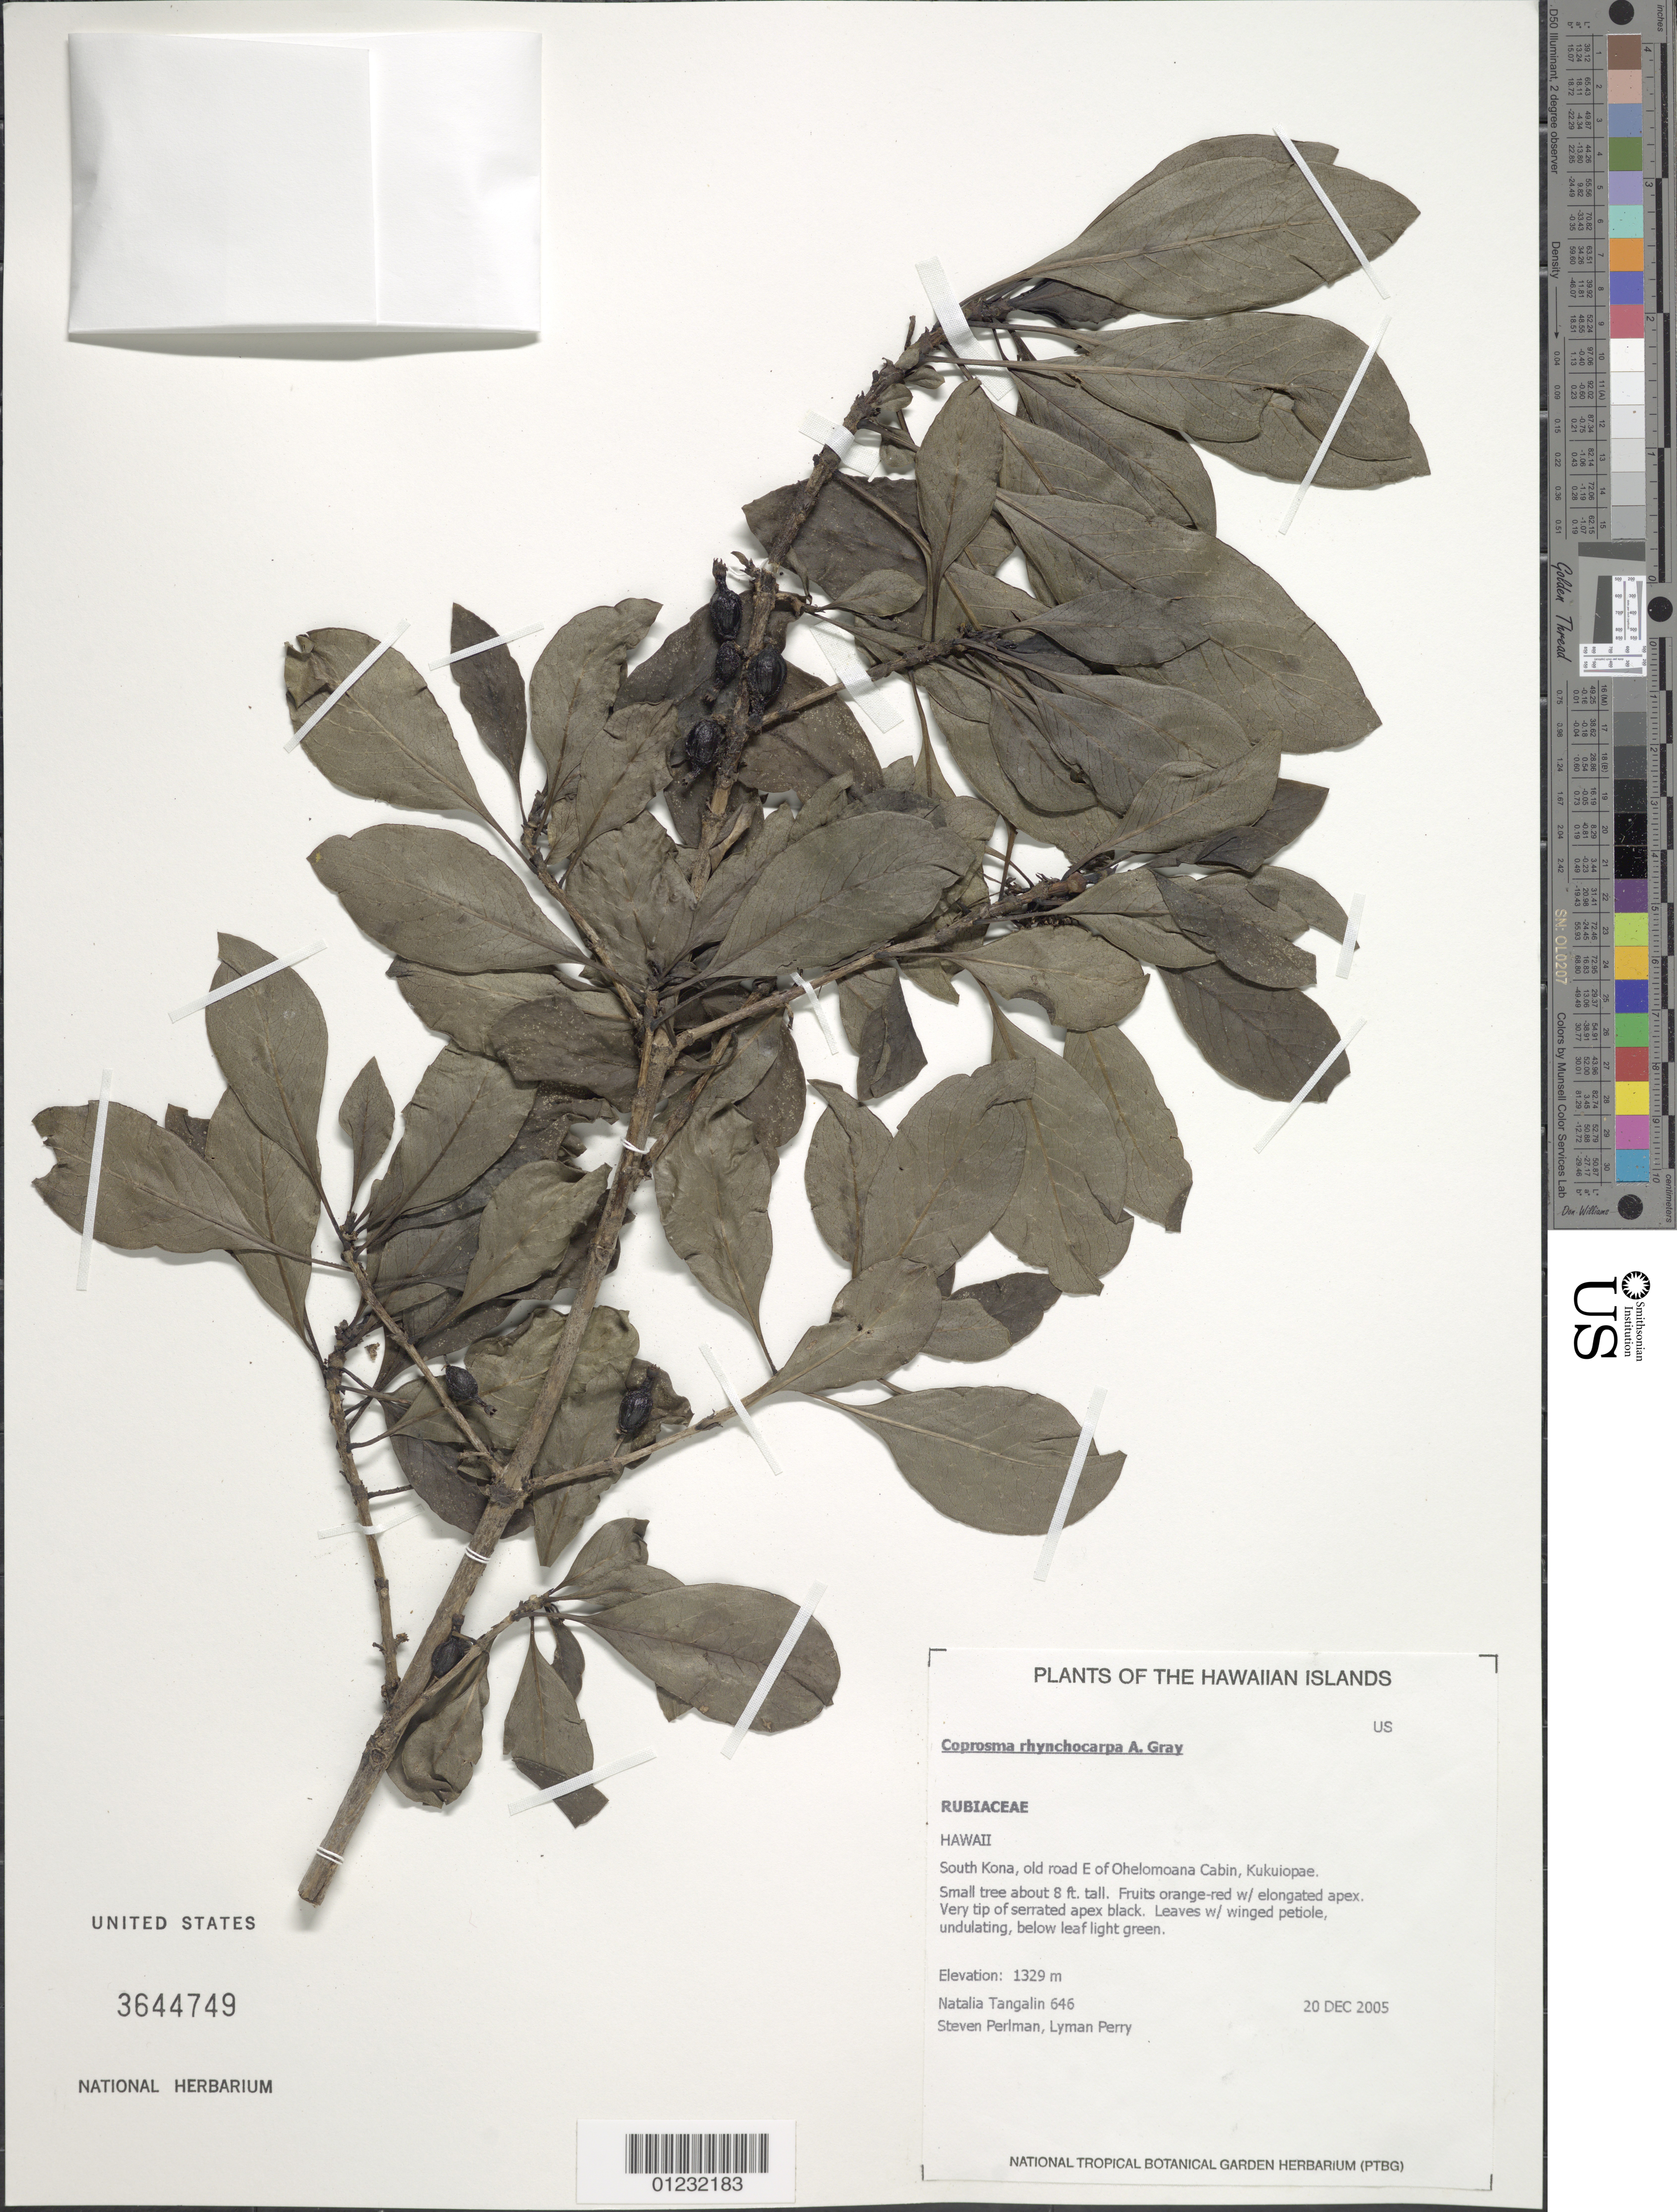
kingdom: Plantae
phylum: Tracheophyta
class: Magnoliopsida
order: Gentianales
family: Rubiaceae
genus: Coprosma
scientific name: Coprosma rhynchocarpa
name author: A. Gray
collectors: N. Tangalin, S. P. Perlman & L. Perry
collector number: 646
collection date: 2005-12-20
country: United States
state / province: Hawaii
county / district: Hawaii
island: Hawaii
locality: South Kona, old road E of Ohelomoana Cabin, Kukuiopae.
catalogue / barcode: US 3644749